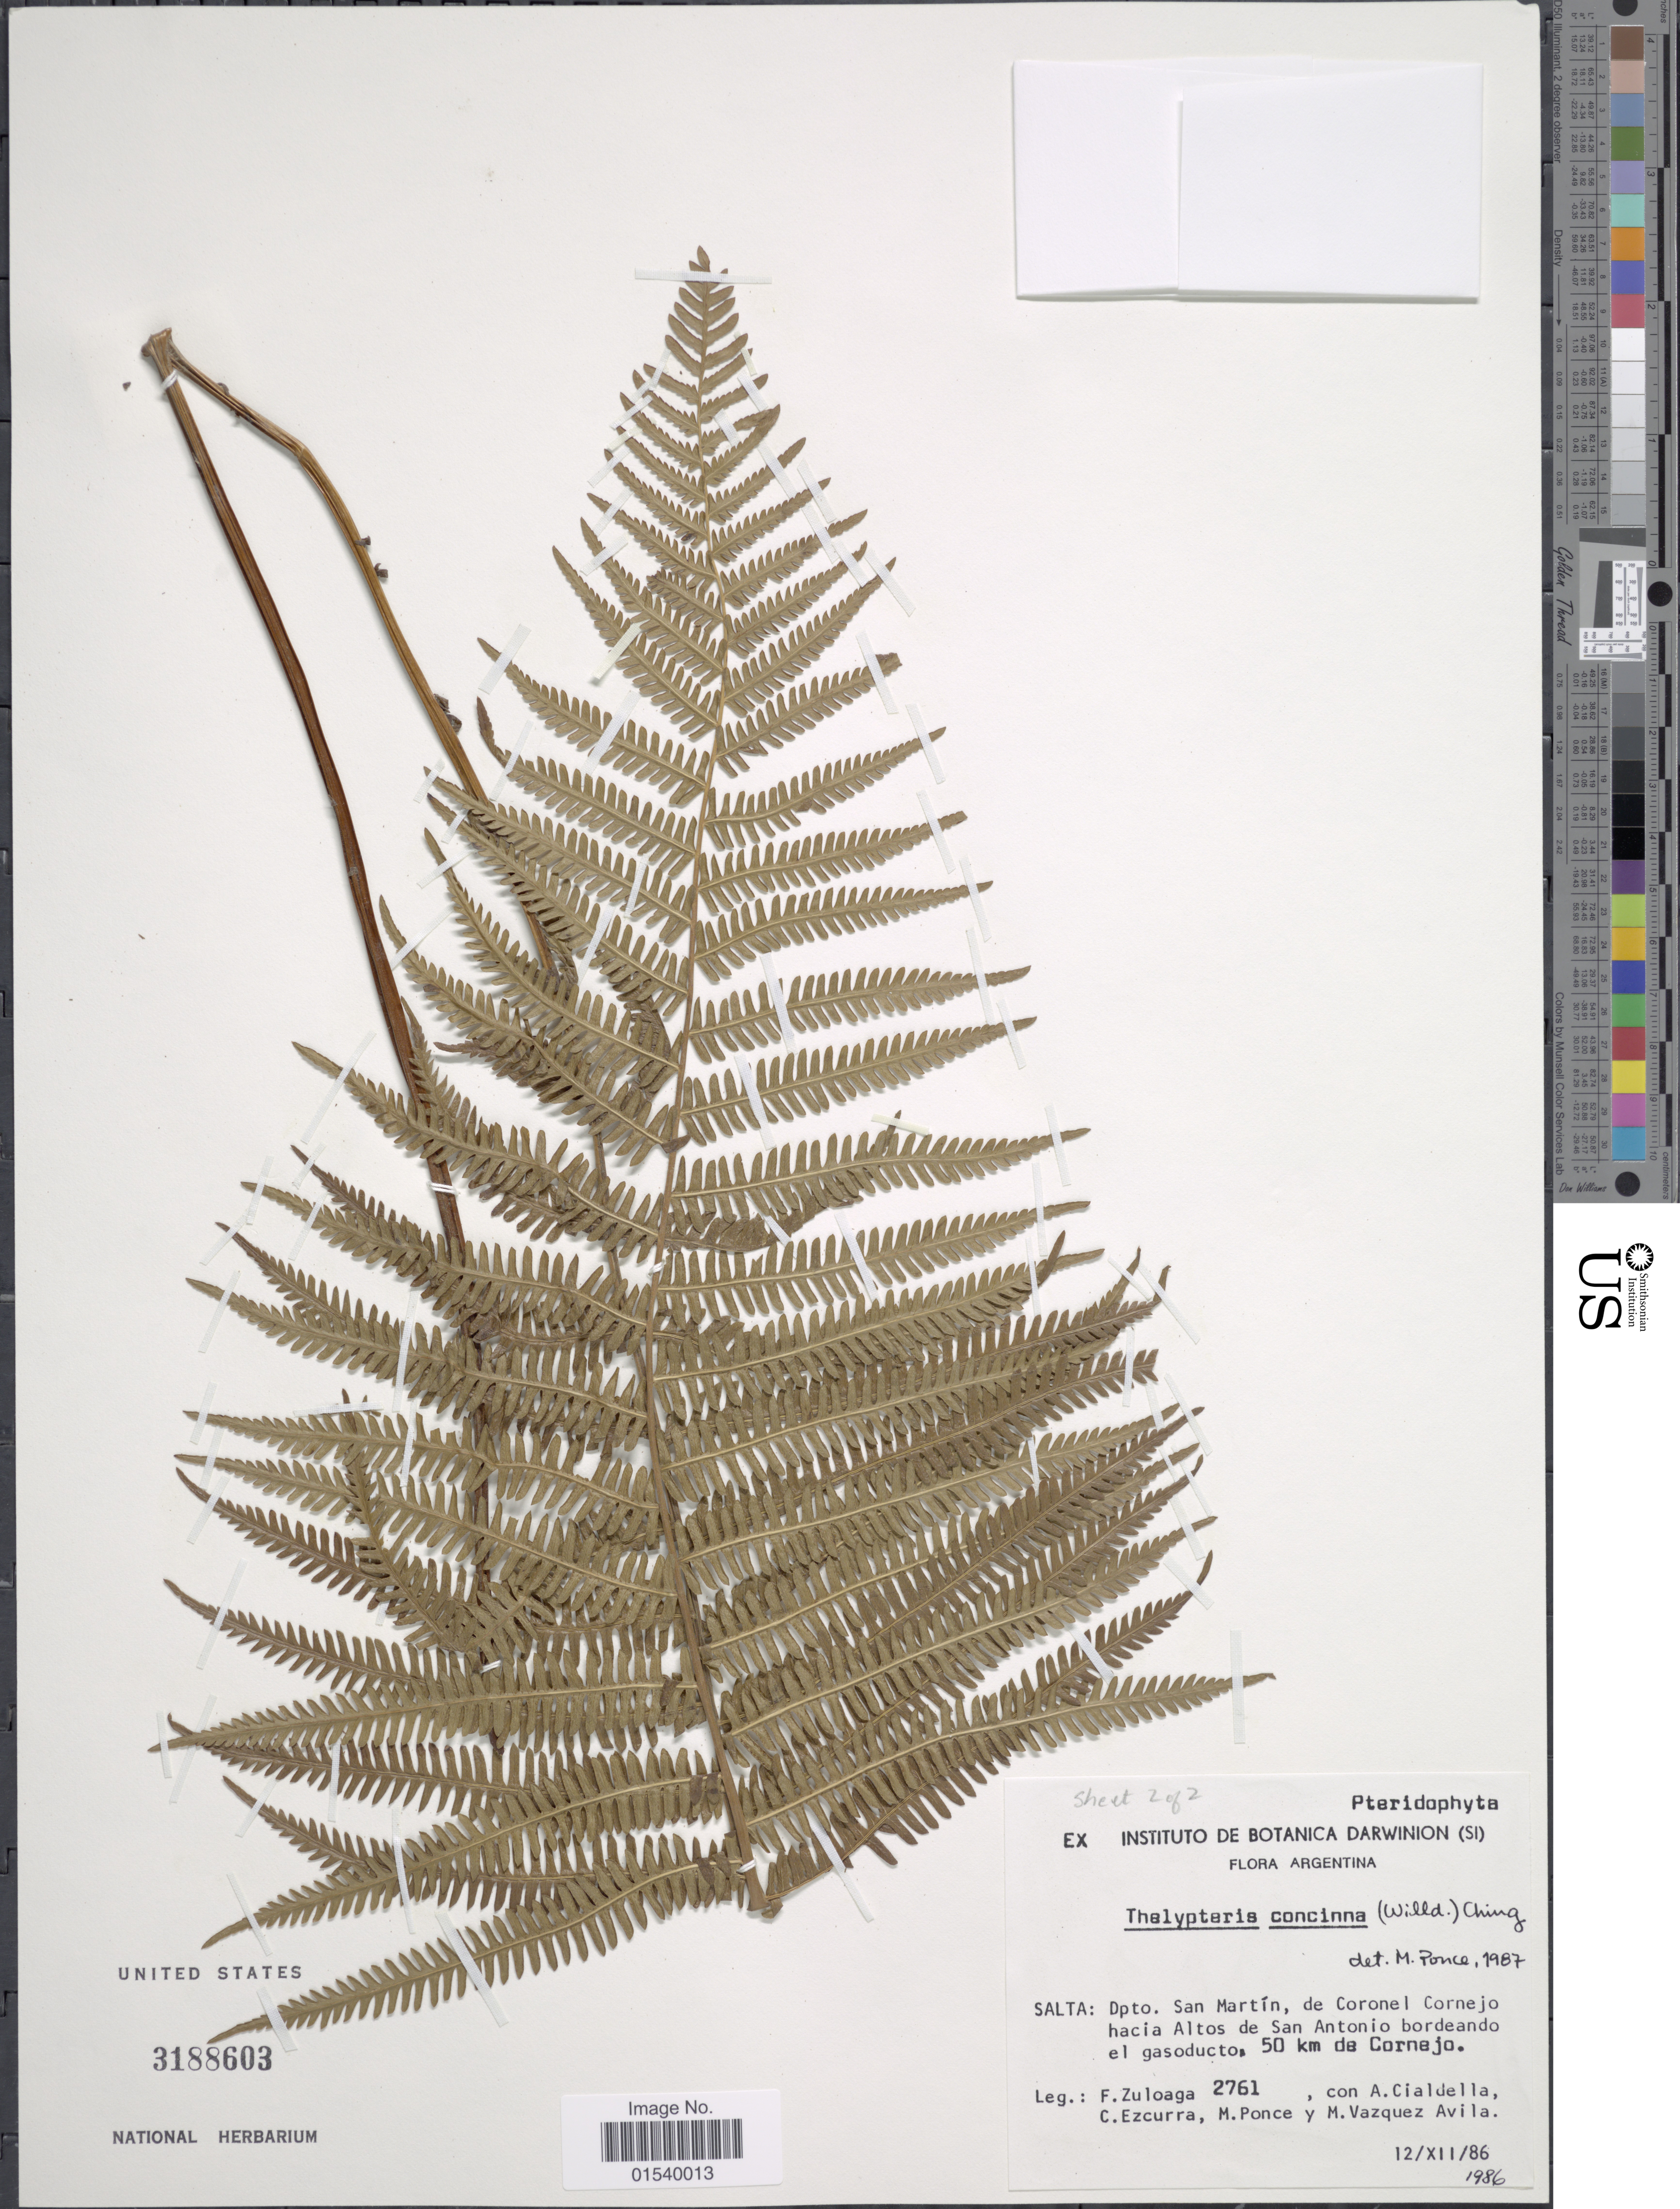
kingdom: Plantae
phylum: Tracheophyta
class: Polypodiopsida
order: Polypodiales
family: Thelypteridaceae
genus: Amauropelta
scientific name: Amauropelta concinna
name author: (Willd.) Pic. Serm.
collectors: F. Zuloaga, A. M. Cialdella, C. Ezcurra, M. Ponce & M. D. Vázquez A.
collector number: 2761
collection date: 1986-12-12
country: Argentina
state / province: Salta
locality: Dpto San Martín, de Coronel Cornejo hacia Altos de San Antonio bordeando el gasoducto, 50 km de Cornejo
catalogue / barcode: US 3188603